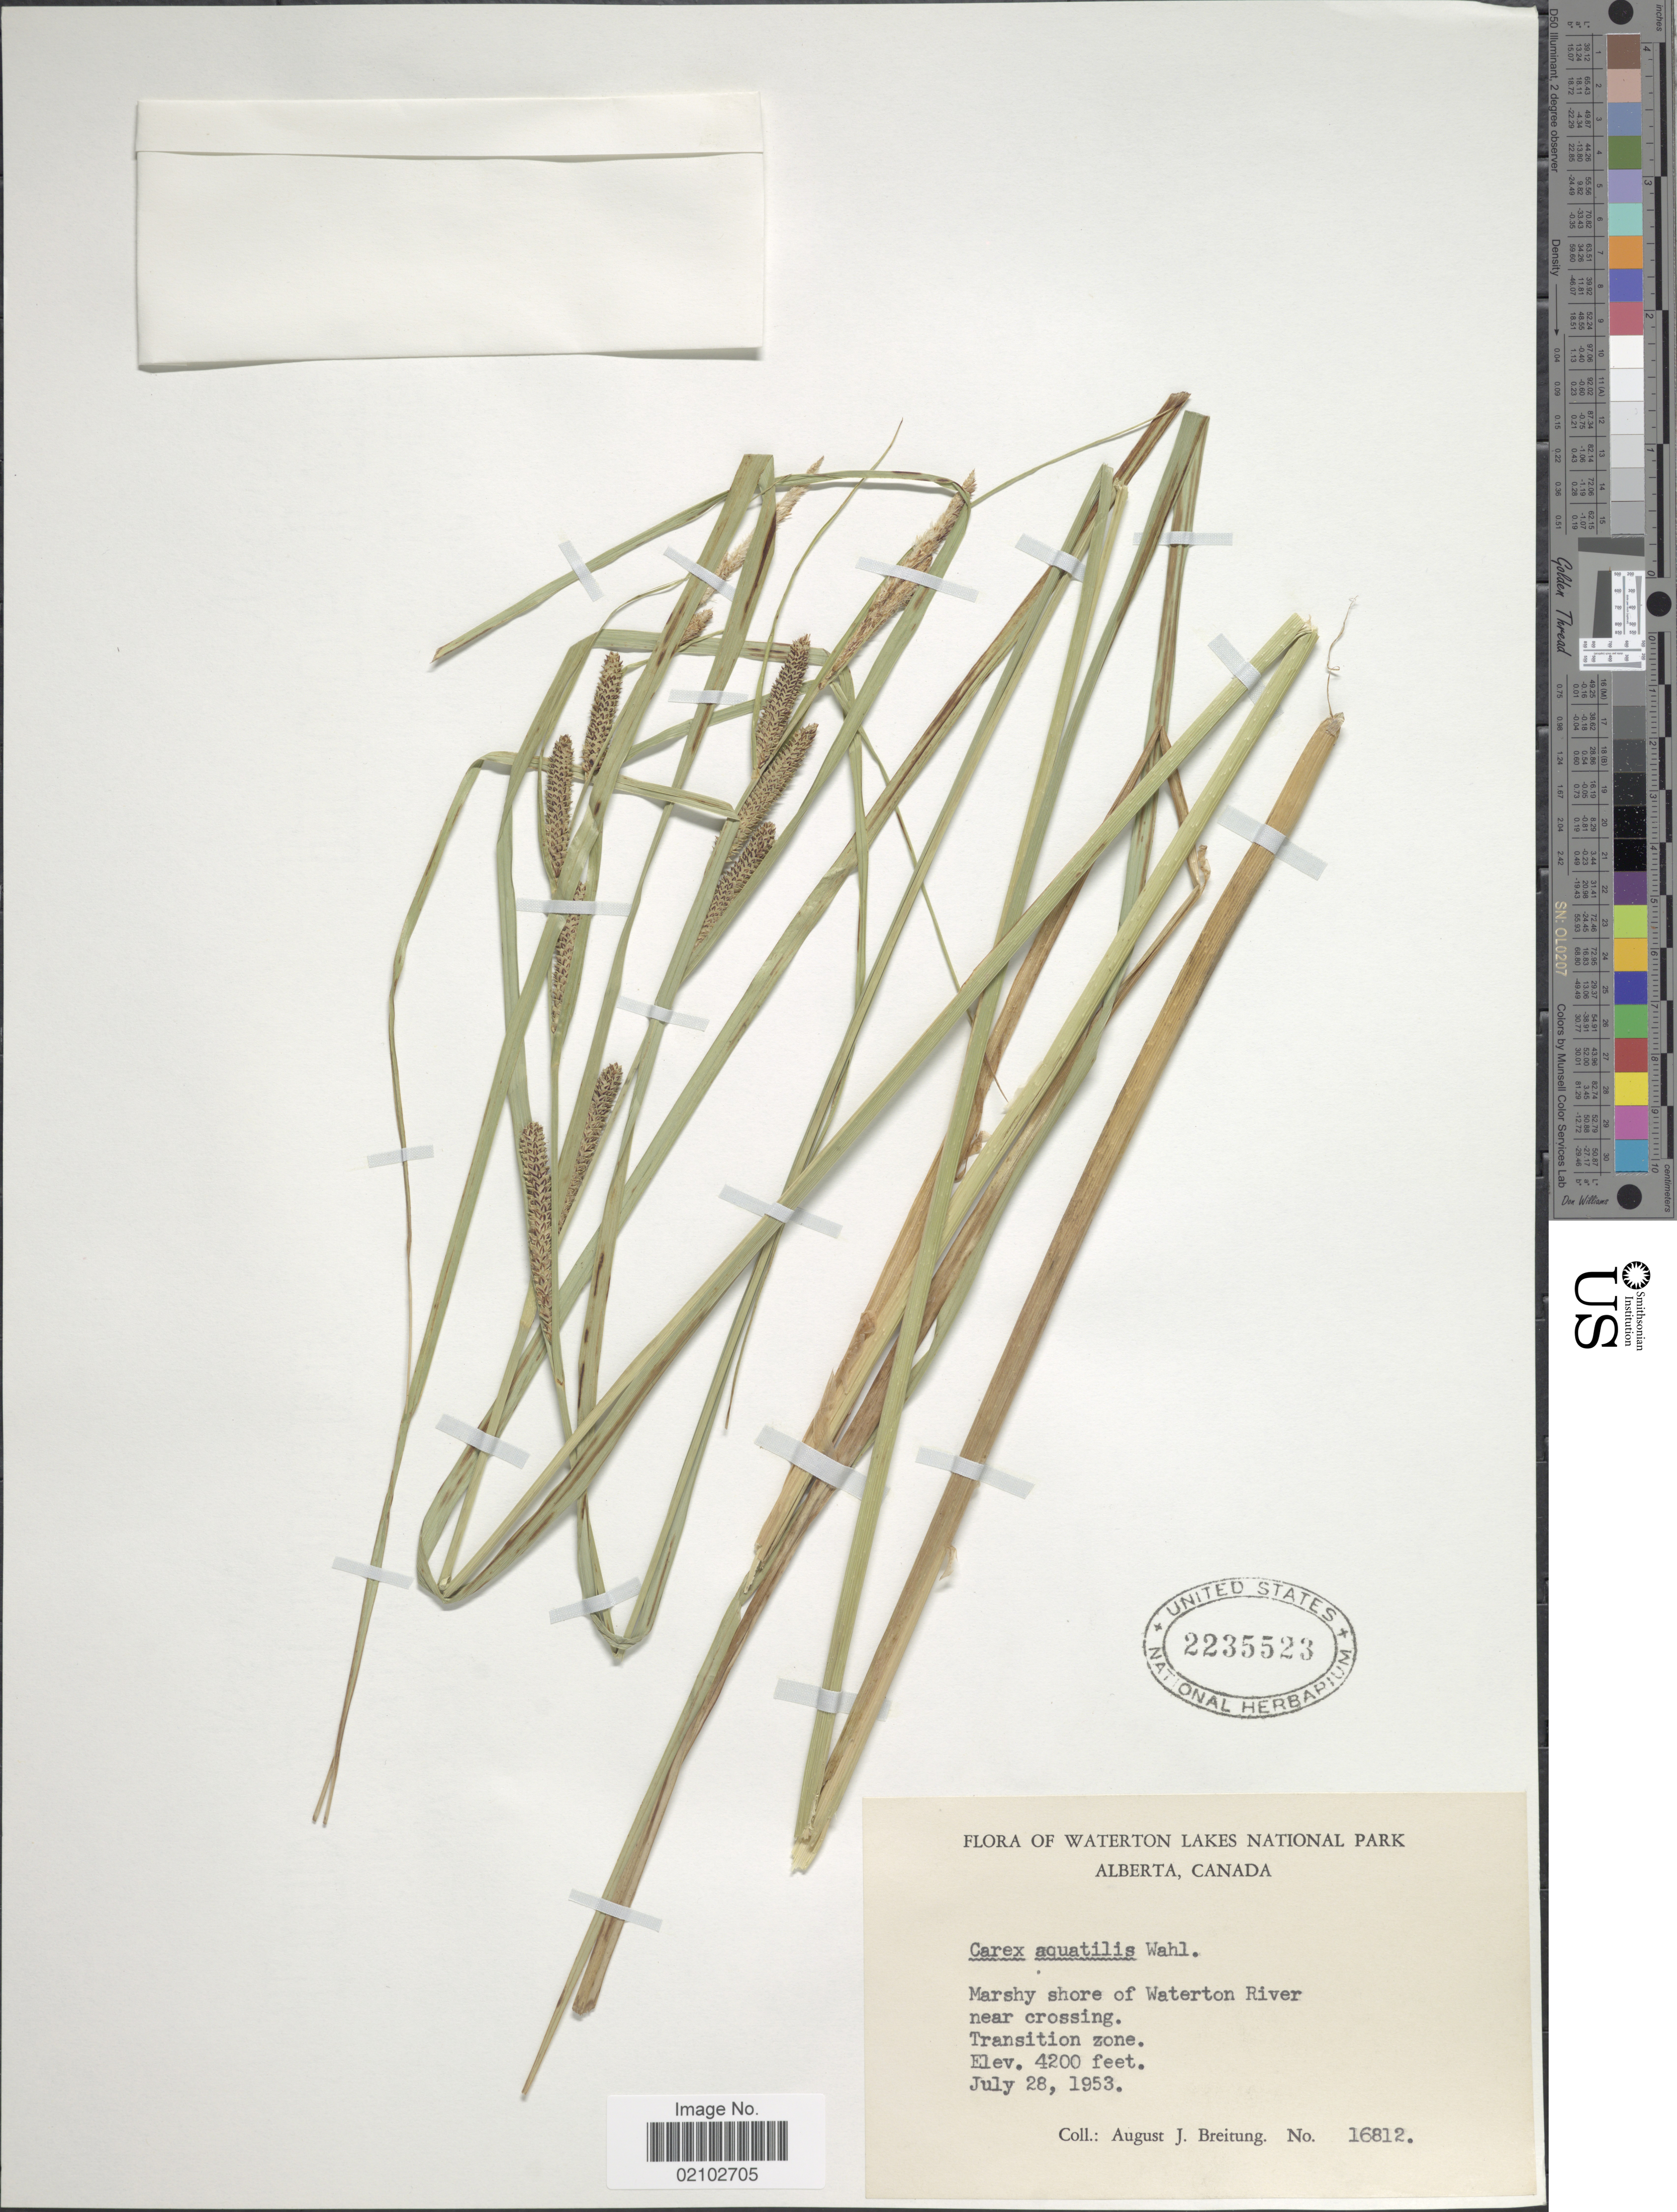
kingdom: Plantae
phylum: Tracheophyta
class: Liliopsida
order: Poales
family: Cyperaceae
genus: Carex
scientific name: Carex aquatilis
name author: Wahlenb.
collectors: A. Breitung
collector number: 16812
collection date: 1953-07-28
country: Canada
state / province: Alberta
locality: Waterton Lakes National Park, marshy shore of Waterton River, near crossing, Transition zone.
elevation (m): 1280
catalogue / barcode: US 2235523